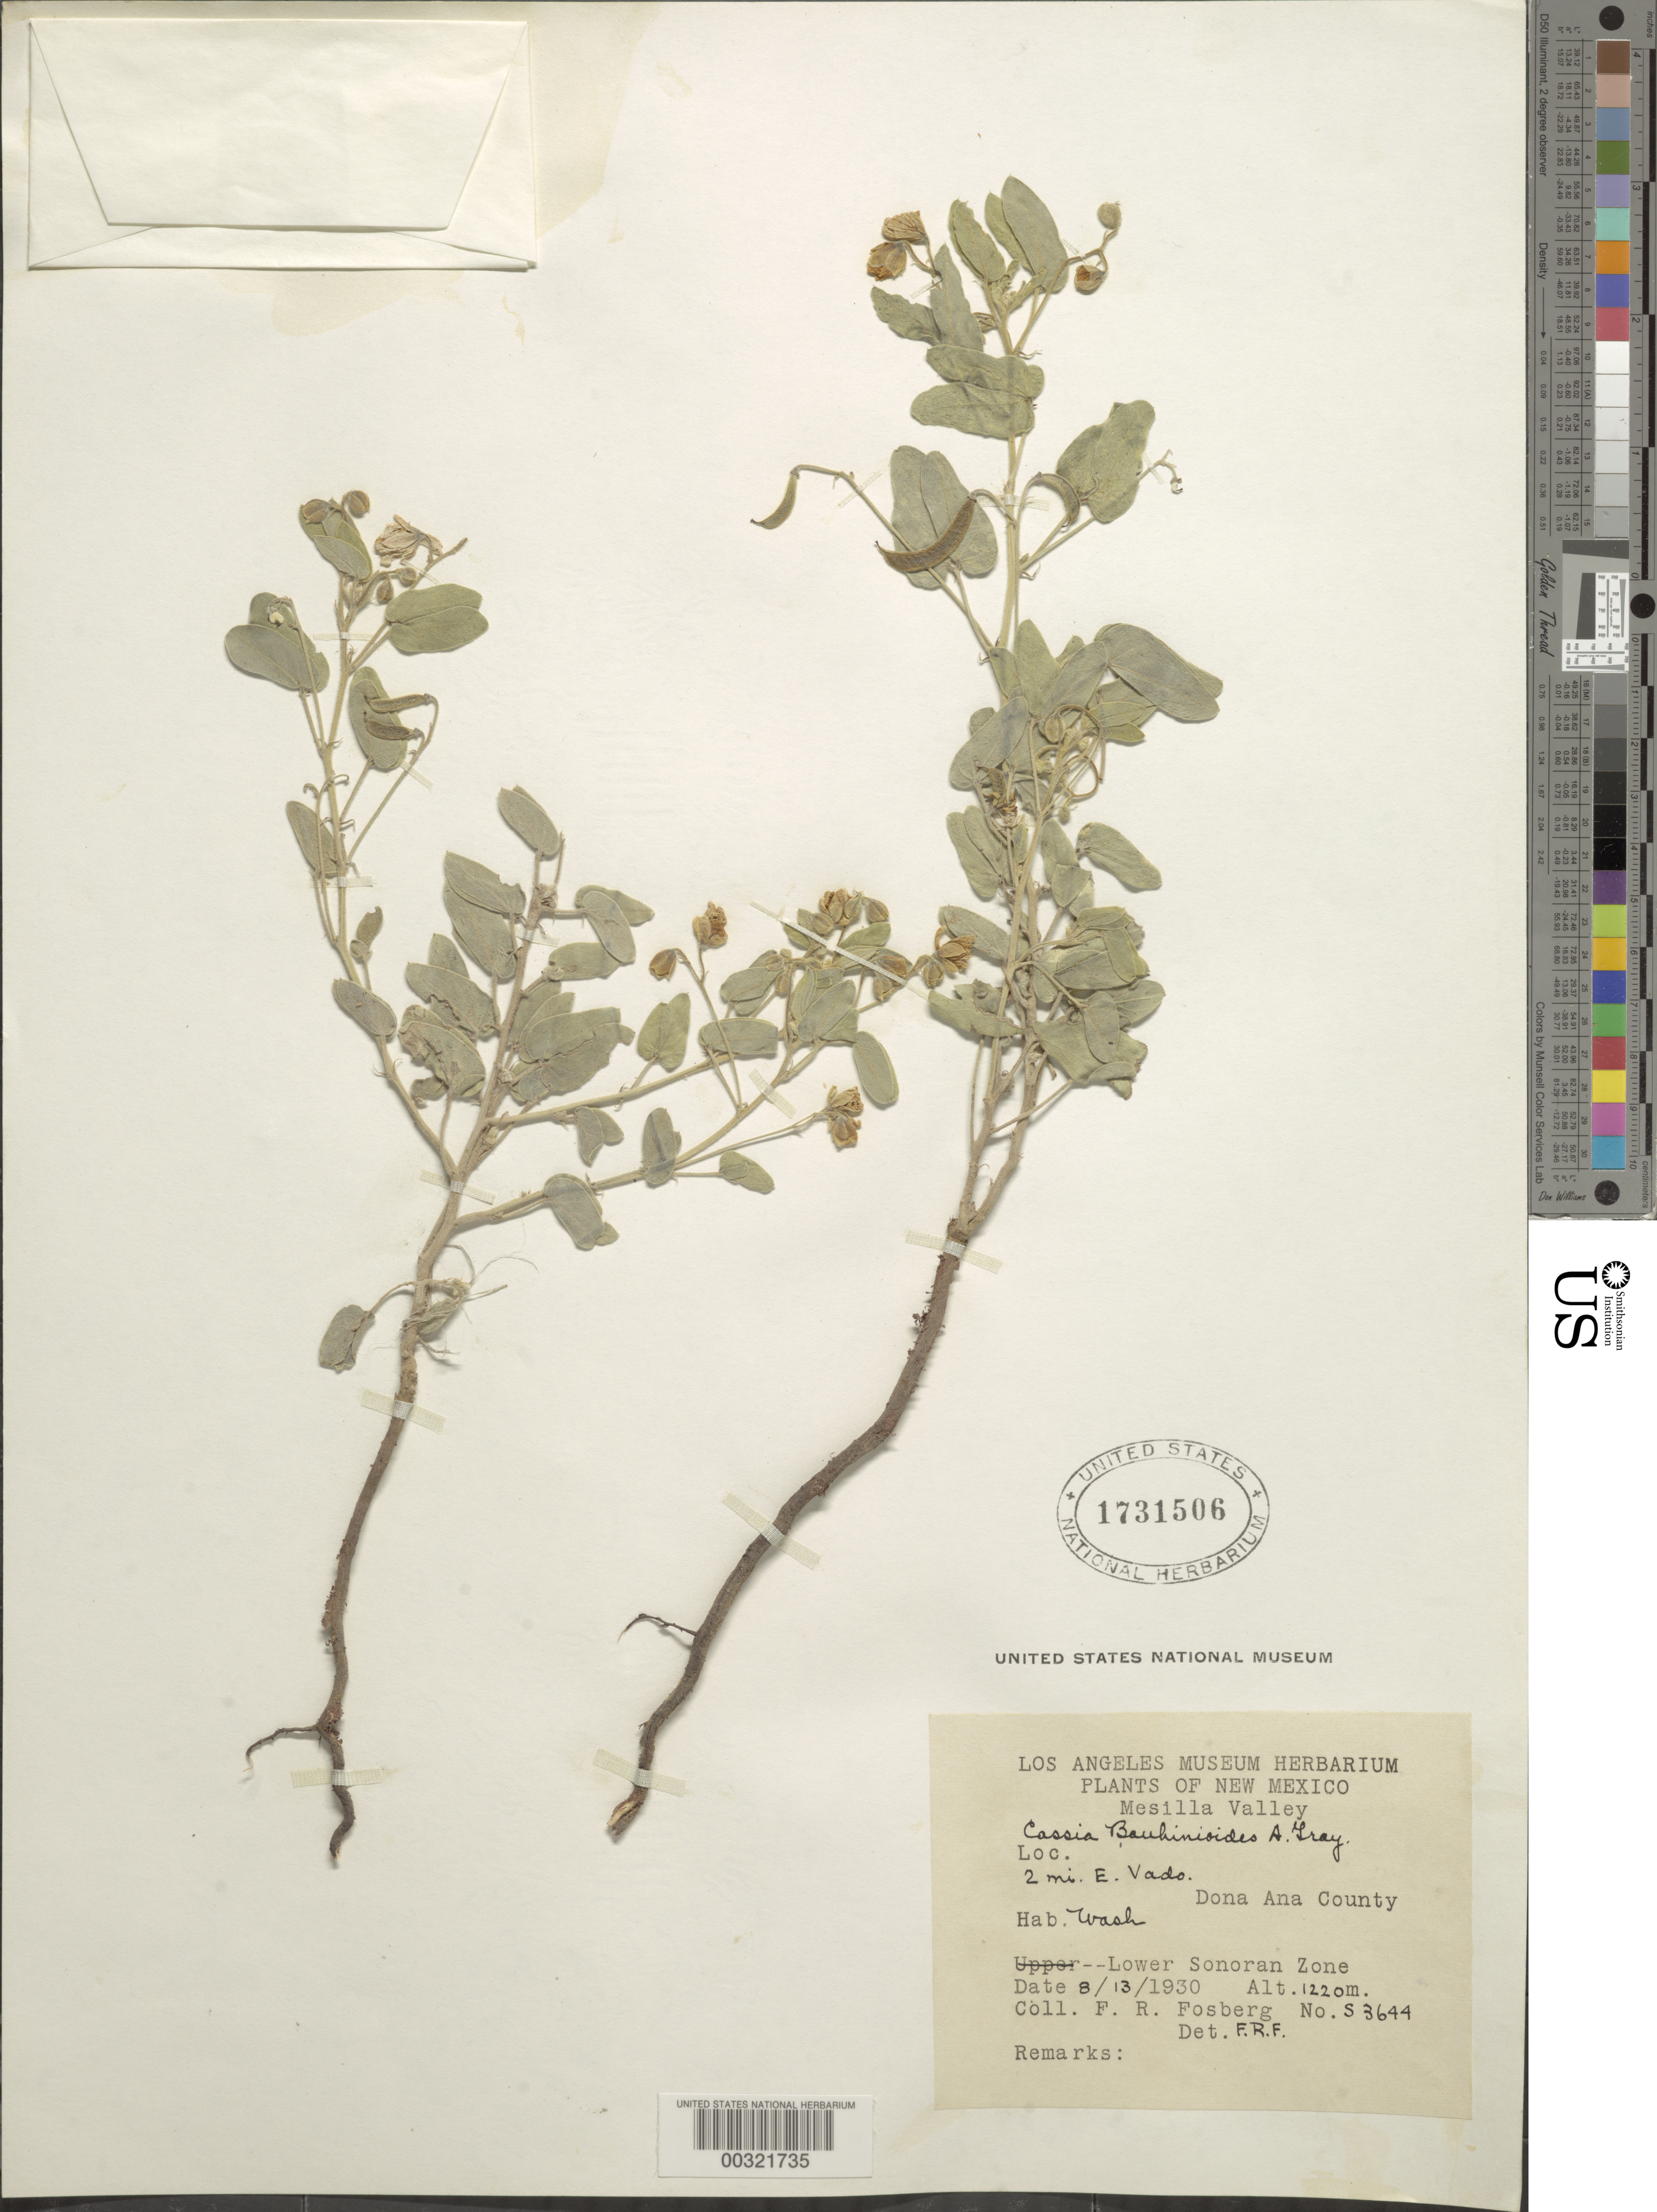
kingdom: Plantae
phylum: Tracheophyta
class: Magnoliopsida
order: Fabales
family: Fabaceae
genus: Senna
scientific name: Senna bauhinioides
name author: (A. Gray) H.S. Irwin & Barneby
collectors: F. R. Fosberg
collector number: S3644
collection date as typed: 13 Aug 1930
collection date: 1930-08-13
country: United States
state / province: New Mexico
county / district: Dona Ana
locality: Mesilla valley; 2 mi e of vado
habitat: Wash; lower sonoran zone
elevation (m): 1220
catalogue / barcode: US 1731506